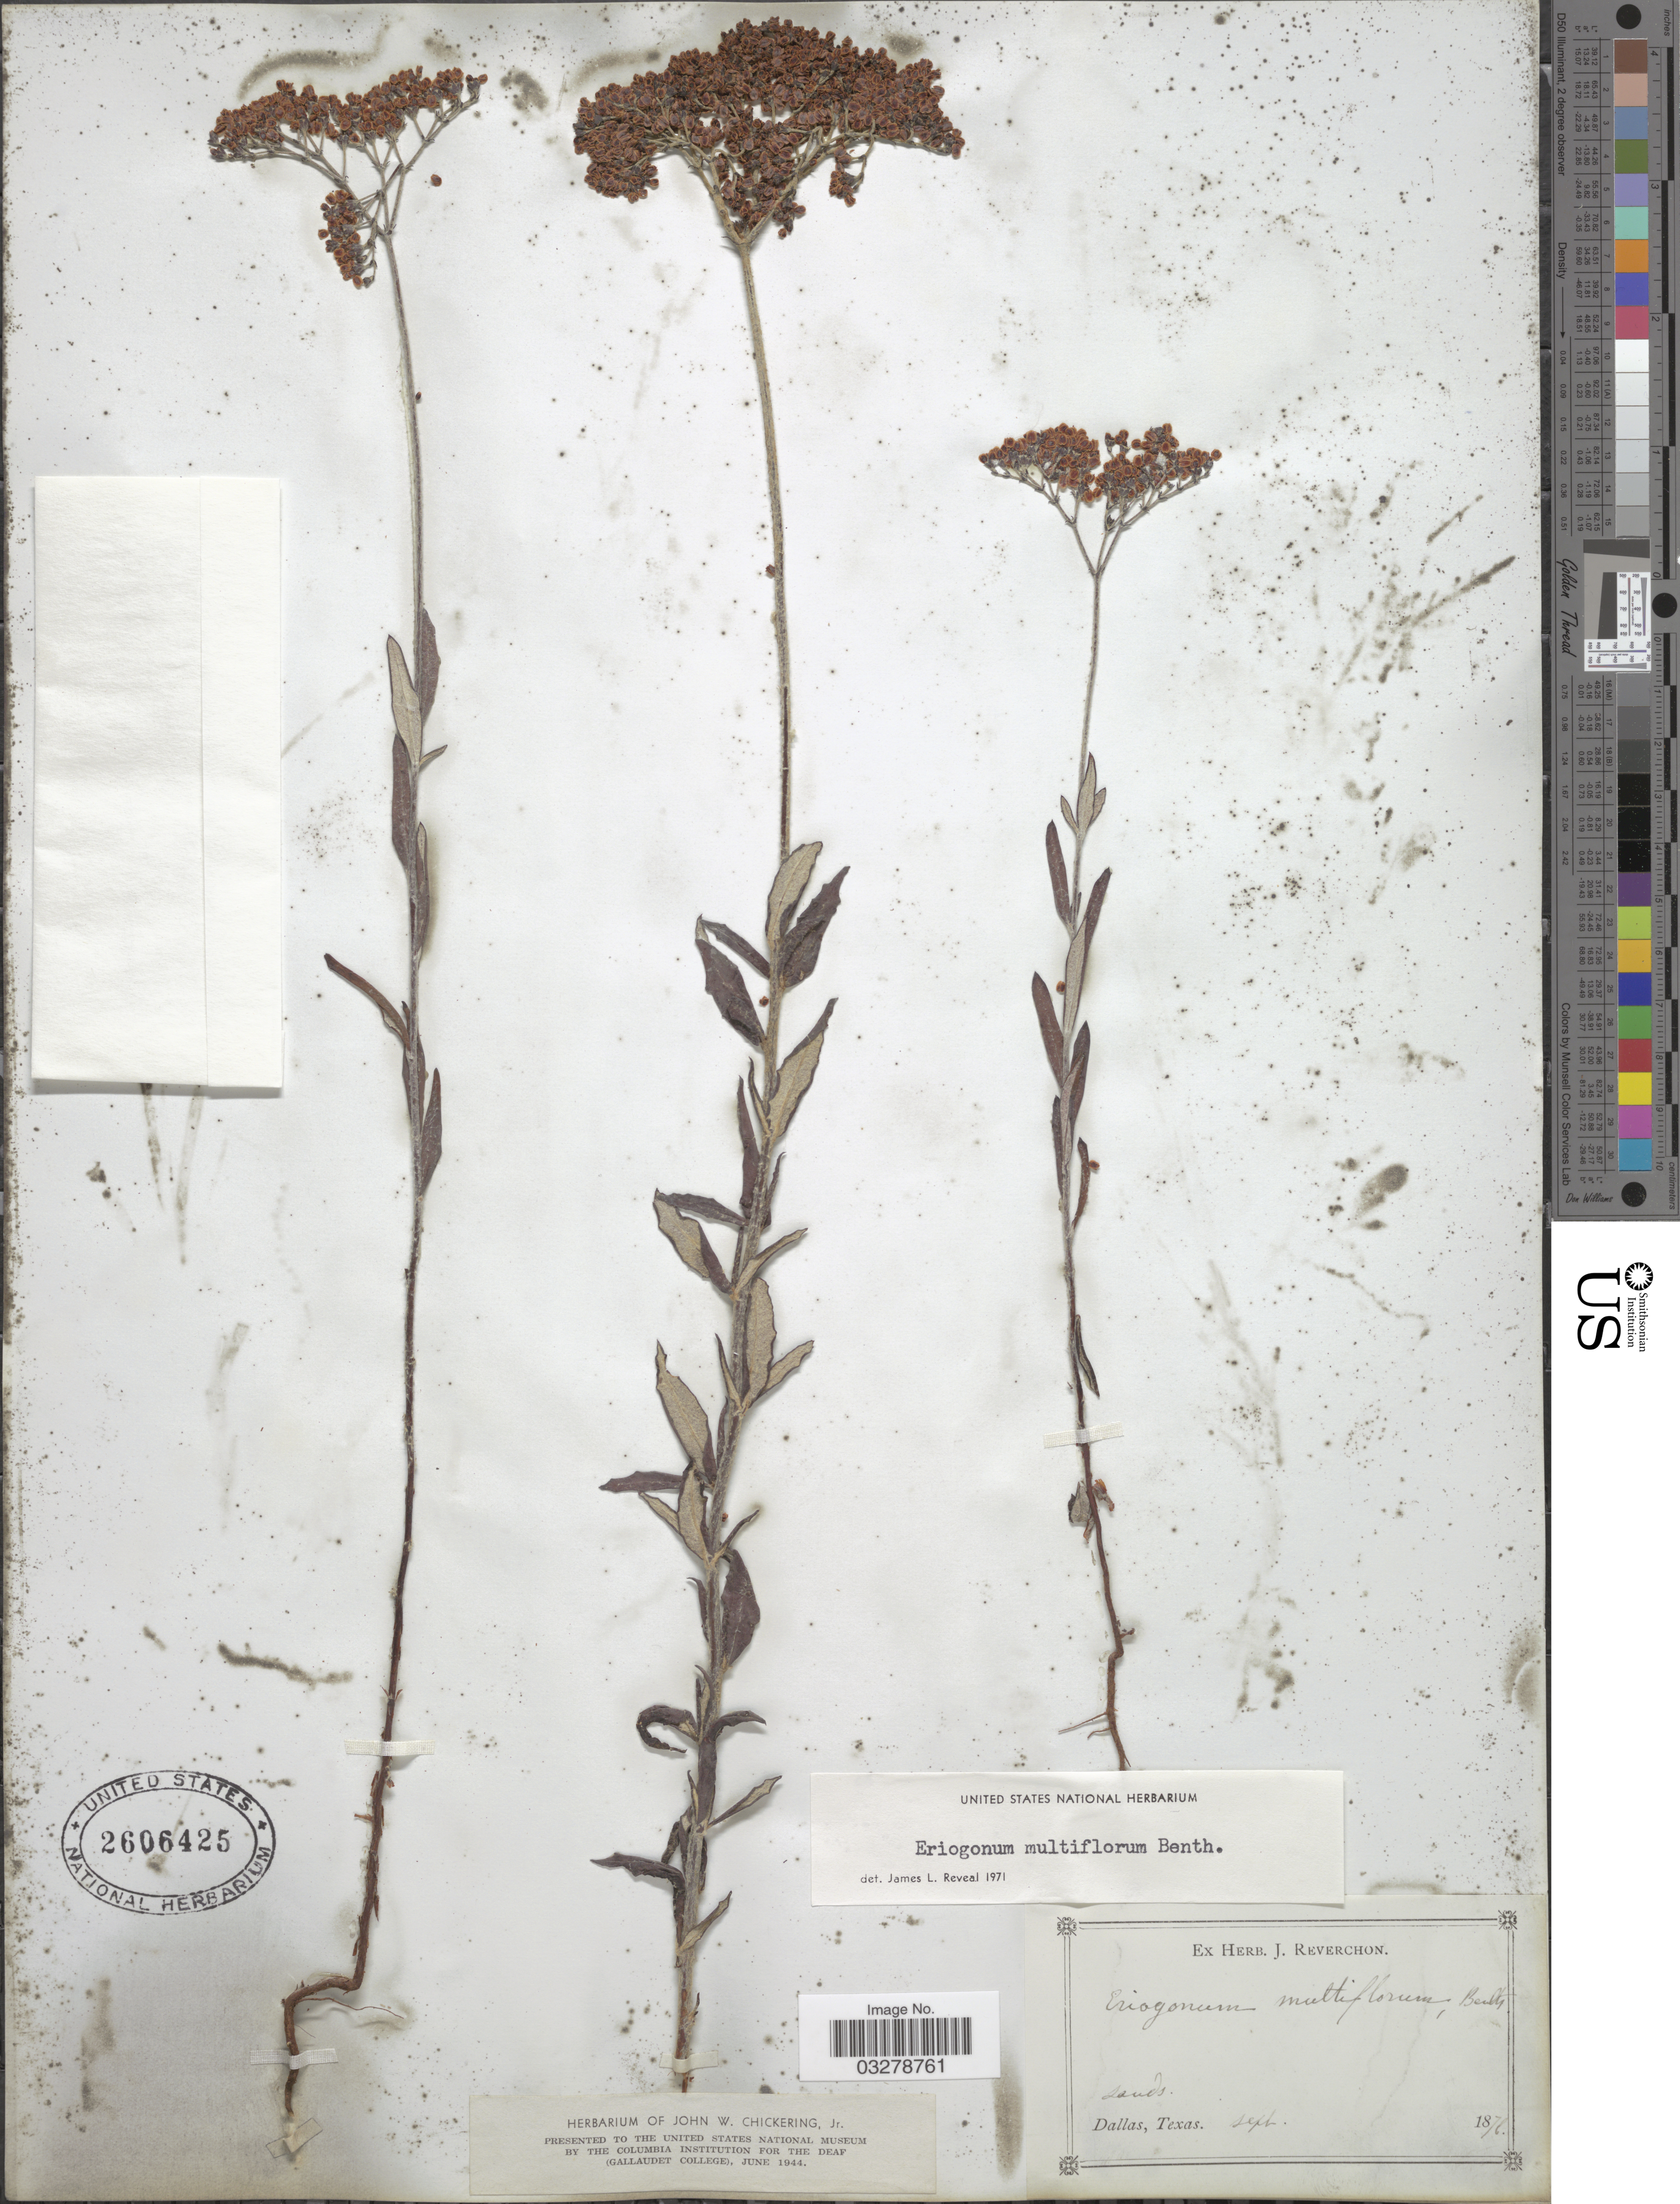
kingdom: Plantae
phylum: Tracheophyta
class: Magnoliopsida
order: Caryophyllales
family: Polygonaceae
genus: Eriogonum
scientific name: Eriogonum multiflorum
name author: Benth.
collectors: ex herb. J. Reverchon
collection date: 1878-09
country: United States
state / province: Texas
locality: Dallas.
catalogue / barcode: US 2606425